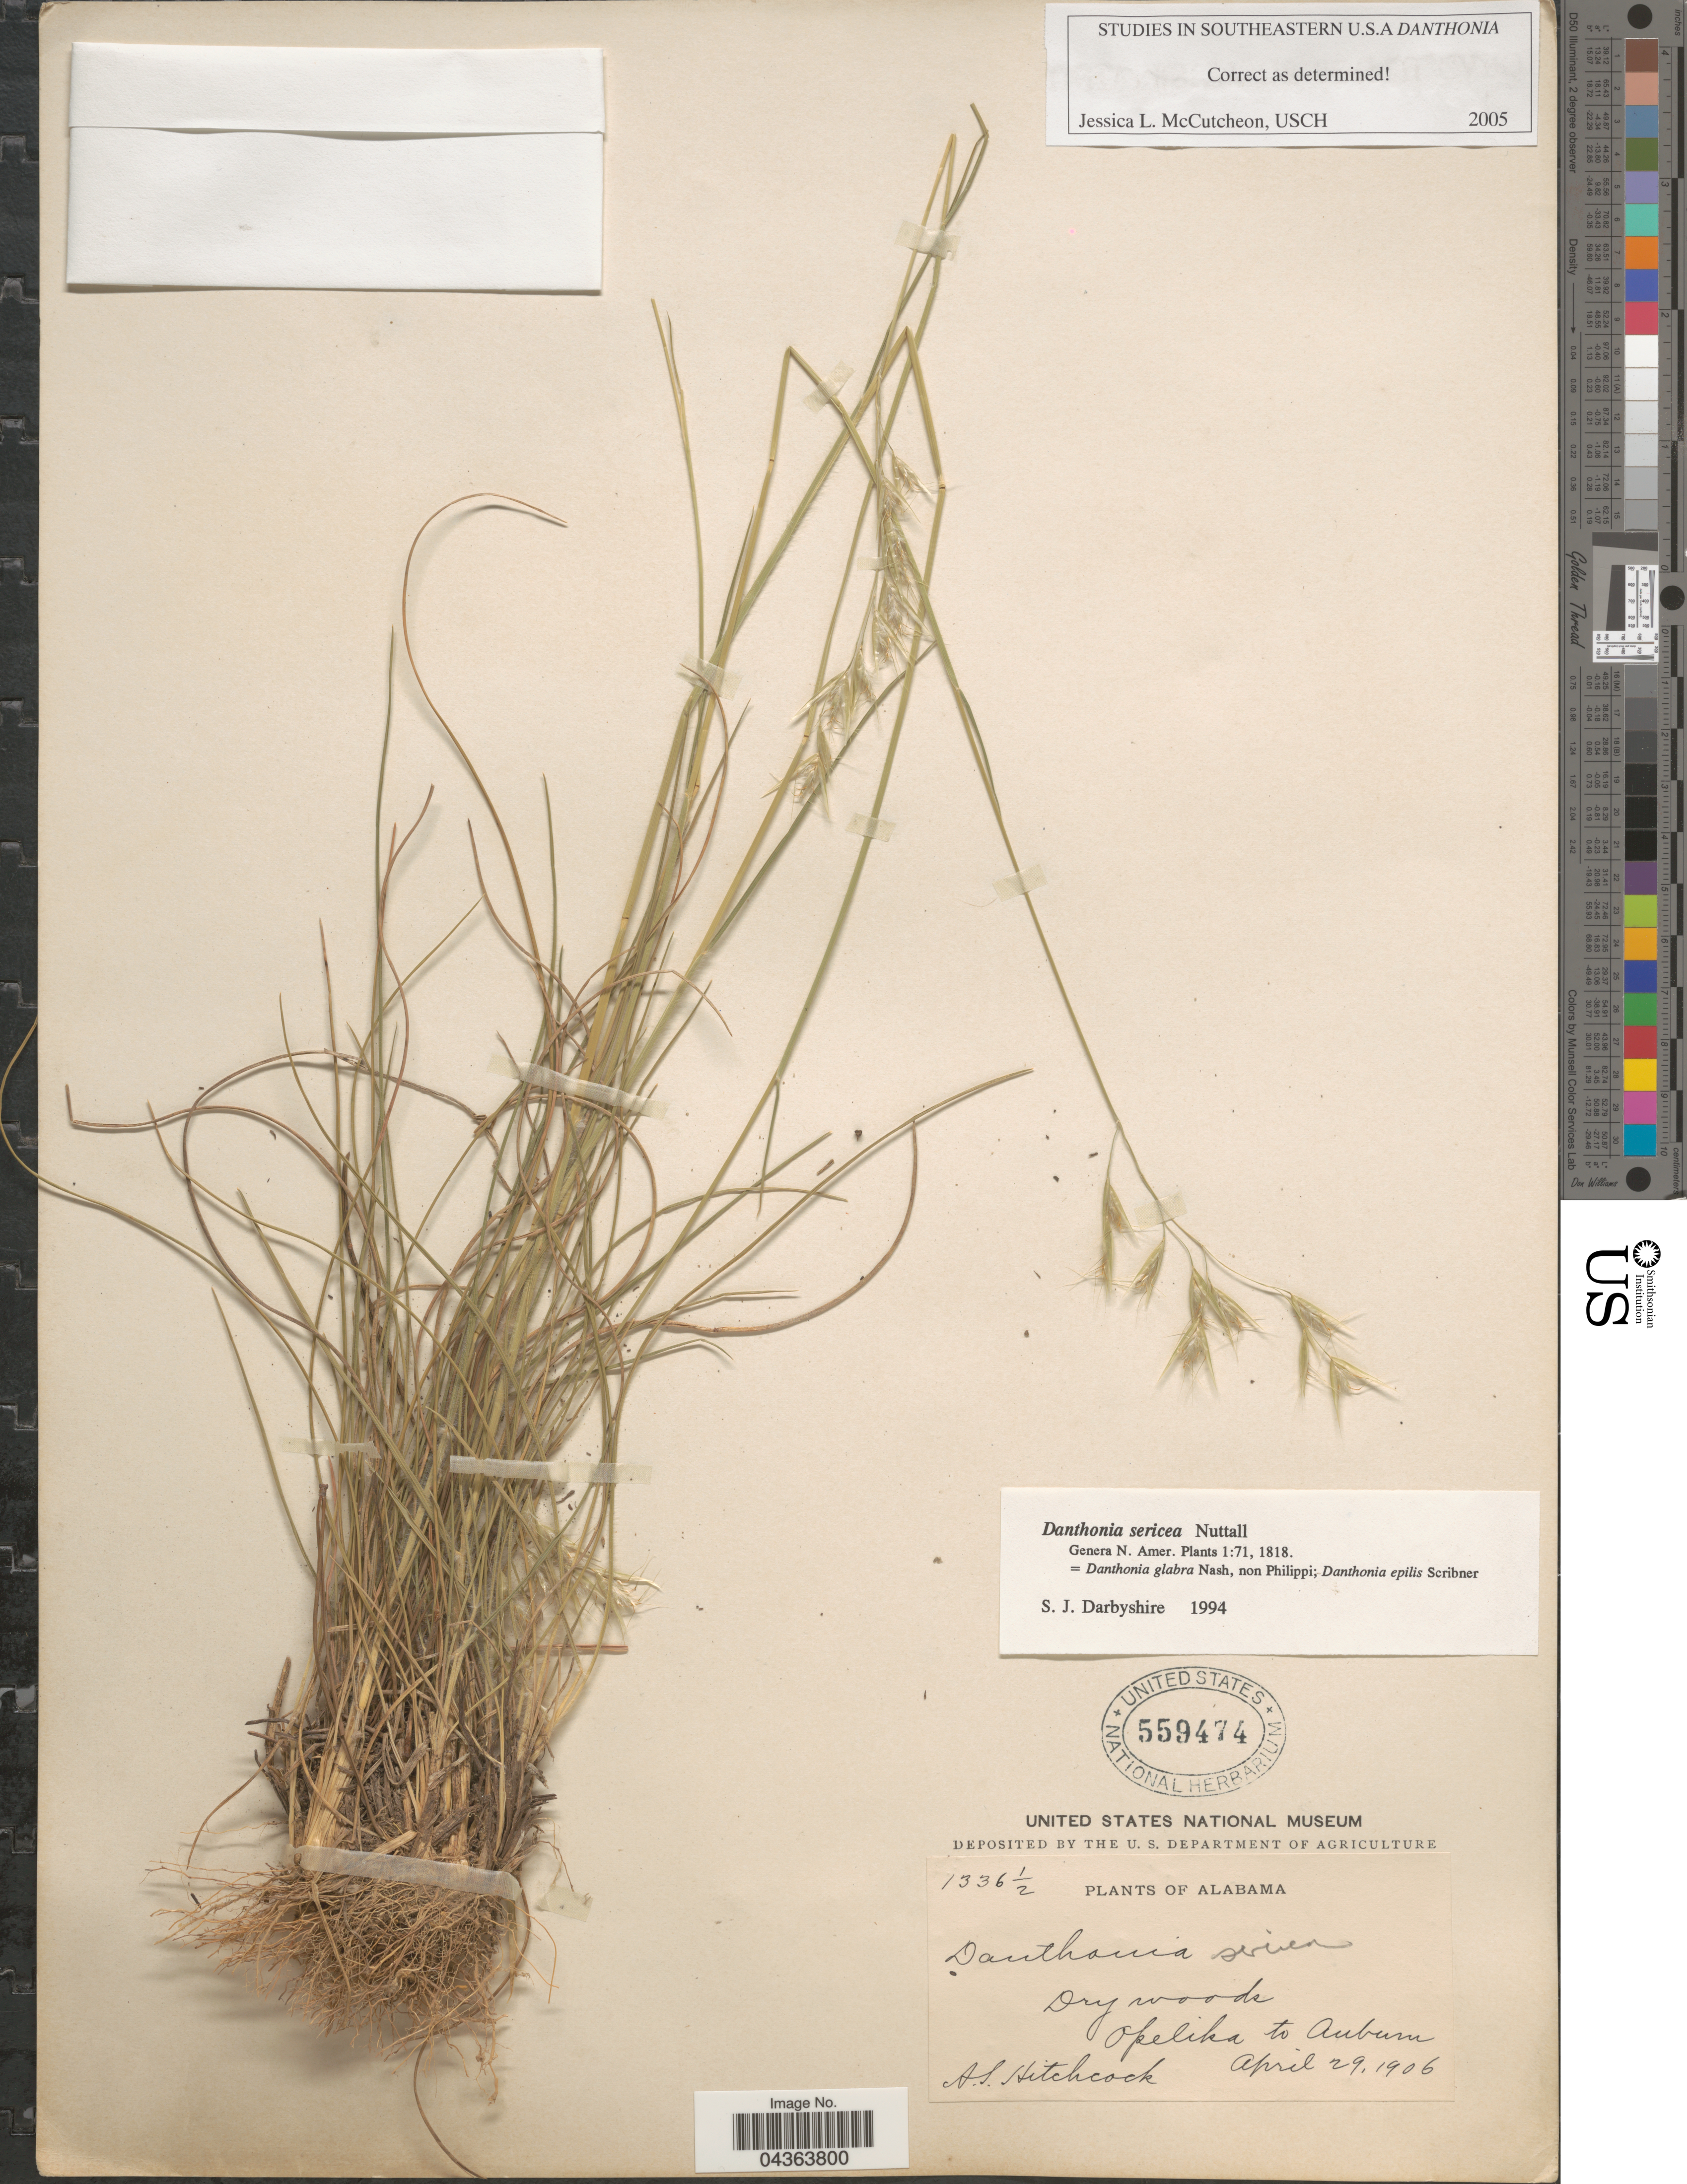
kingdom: Plantae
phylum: Tracheophyta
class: Liliopsida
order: Poales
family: Poaceae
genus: Danthonia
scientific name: Danthonia sericea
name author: Nutt.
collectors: A. S. Hitchcock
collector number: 1336½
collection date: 1906-04-29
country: United States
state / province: Alabama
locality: Opelika to Auburn.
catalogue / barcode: US 559474